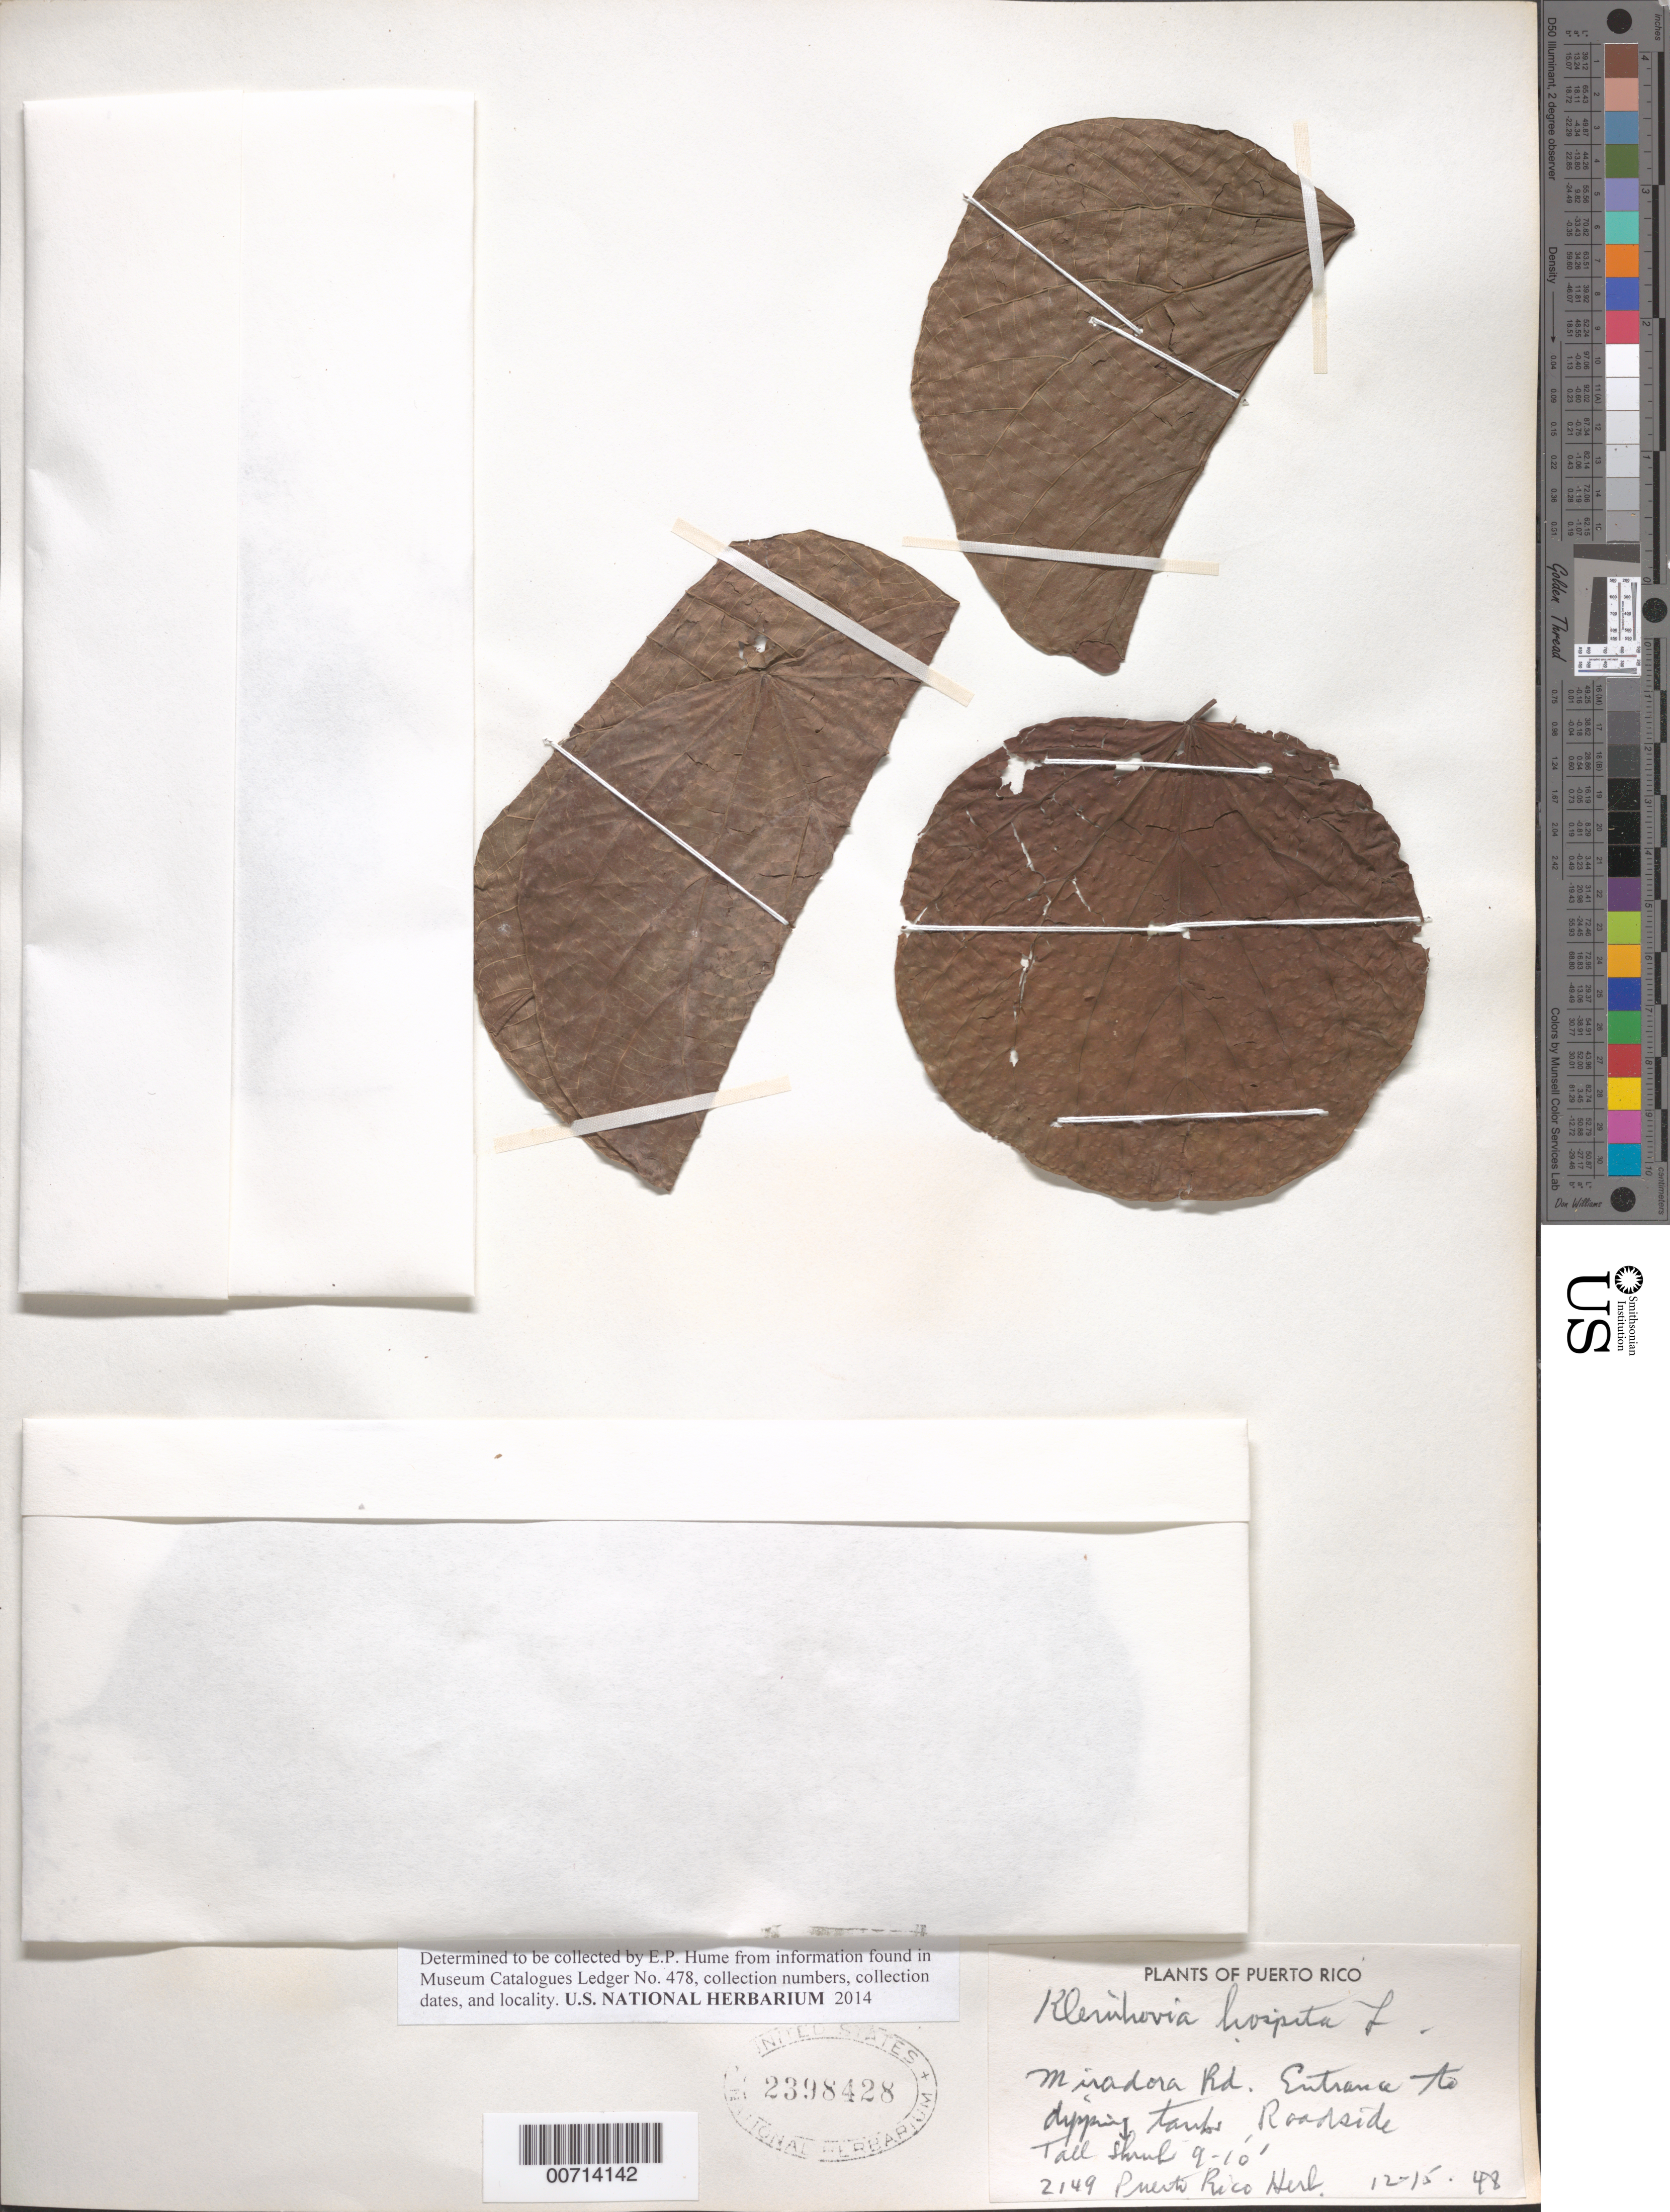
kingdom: Plantae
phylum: Tracheophyta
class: Magnoliopsida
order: Malvales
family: Malvaceae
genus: Kleinhovia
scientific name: Kleinhovia hospita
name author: L.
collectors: E. P. Hume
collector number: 2149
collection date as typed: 15 Dec 1948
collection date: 1948-12-15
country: Puerto Rico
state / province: Mayagüez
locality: Mirador Road, entrance to dipping tanks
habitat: Roadside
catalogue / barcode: US 2398428